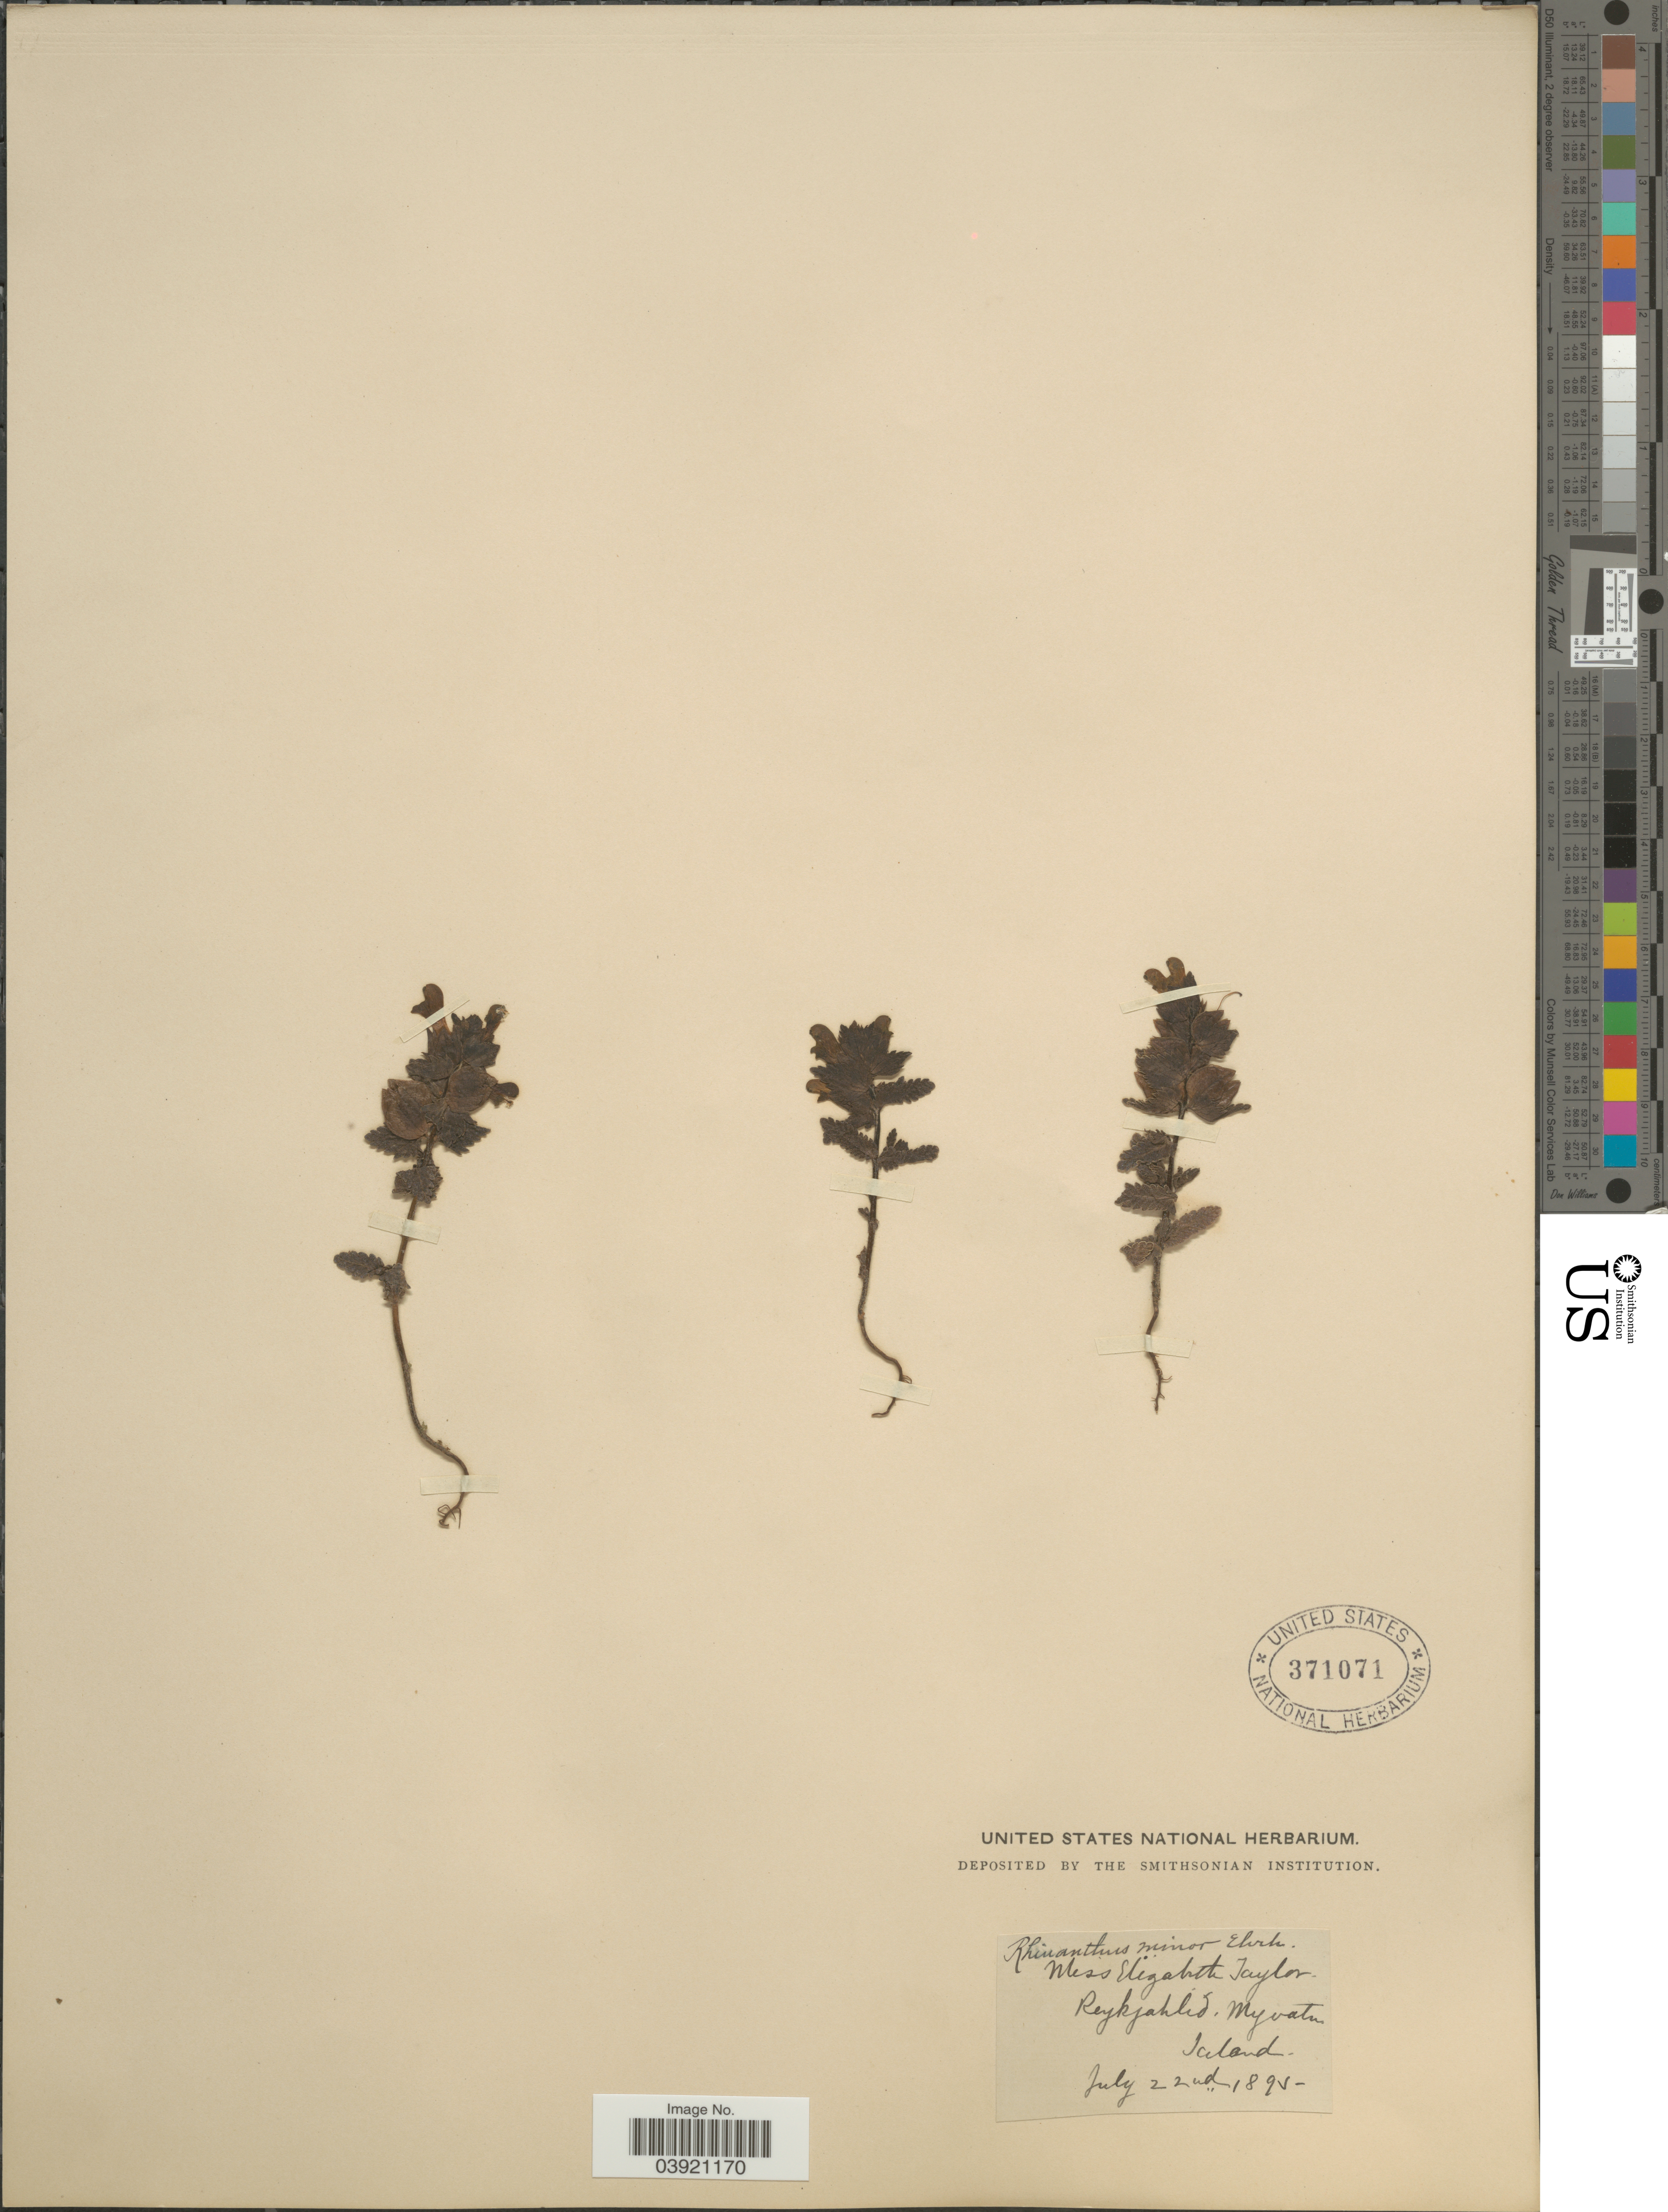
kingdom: Plantae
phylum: Tracheophyta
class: Magnoliopsida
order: Lamiales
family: Orobanchaceae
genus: Rhinanthus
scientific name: Rhinanthus minor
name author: L.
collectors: E. L. Taylor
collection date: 1895-07-22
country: Iceland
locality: Reyhjahlid, Myvatu.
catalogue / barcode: US 371071